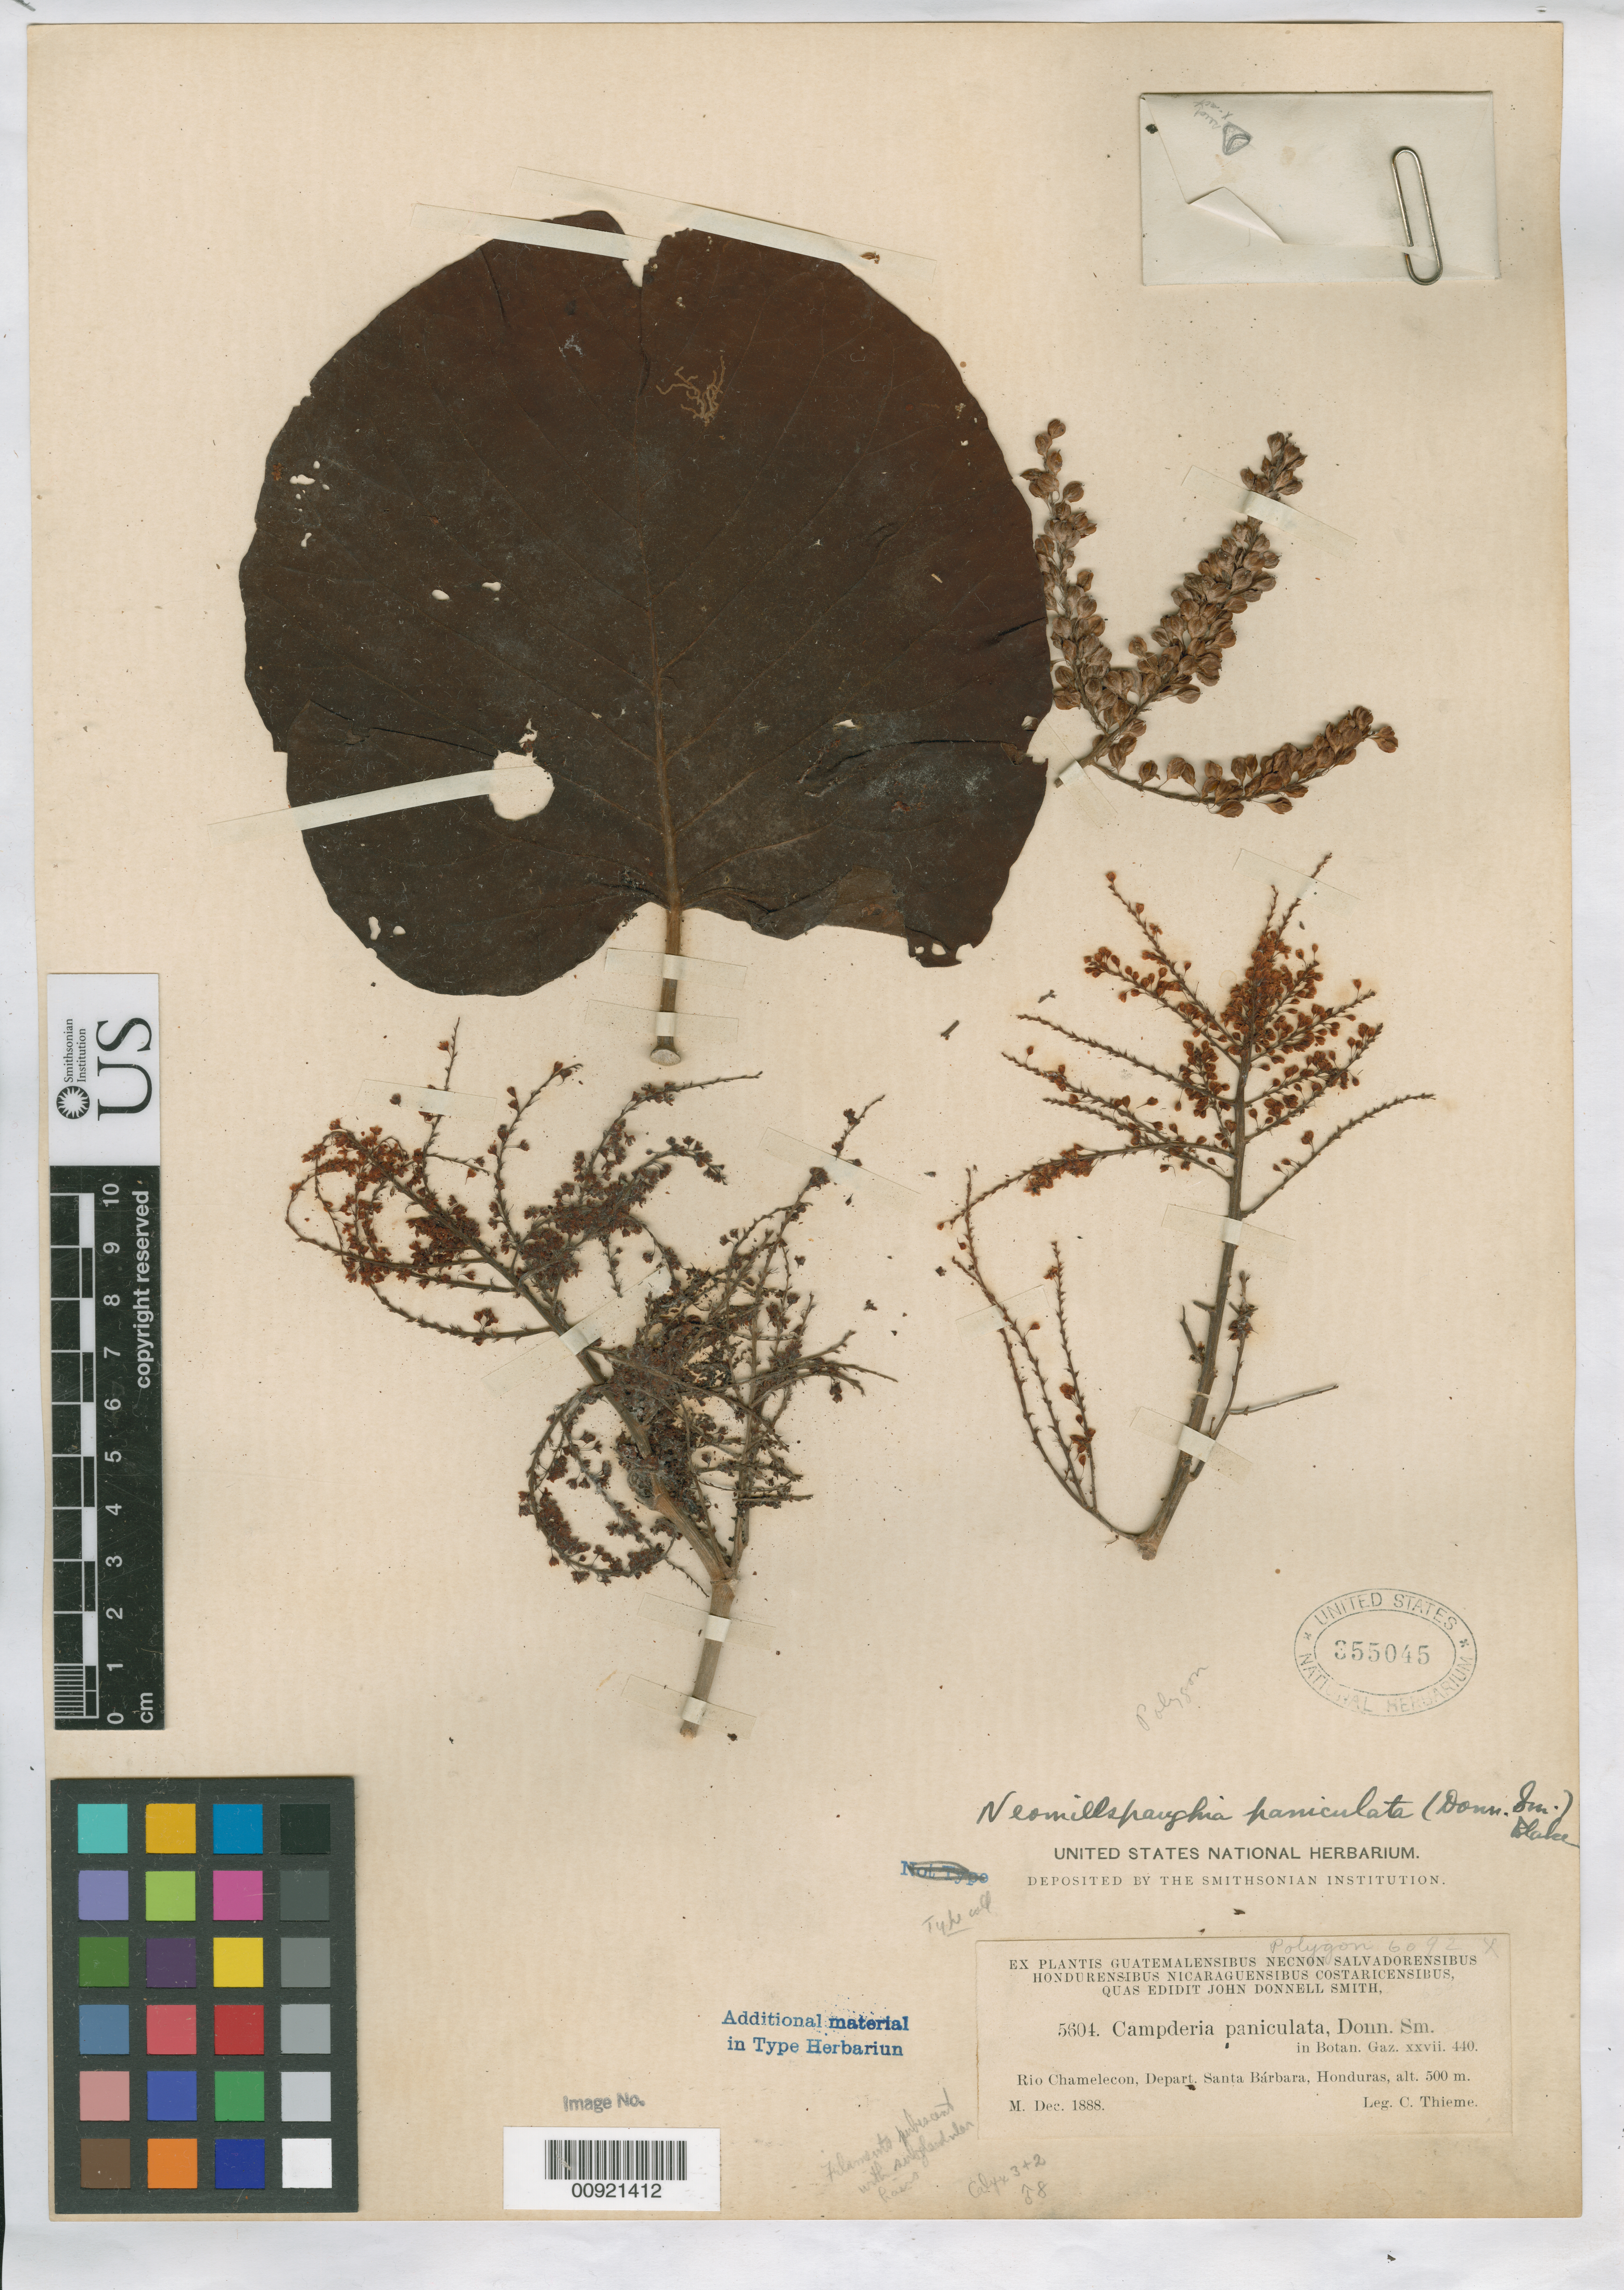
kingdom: Plantae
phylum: Tracheophyta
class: Magnoliopsida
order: Caryophyllales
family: Polygonaceae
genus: Campderia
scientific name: Campderia paniculata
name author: Donn. Sm.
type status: Type Collection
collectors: C. Thieme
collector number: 5604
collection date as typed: Dec 1888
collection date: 1888-12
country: Honduras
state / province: Santa Bárbara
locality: Rio Chamelecon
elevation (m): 300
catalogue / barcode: US 355045